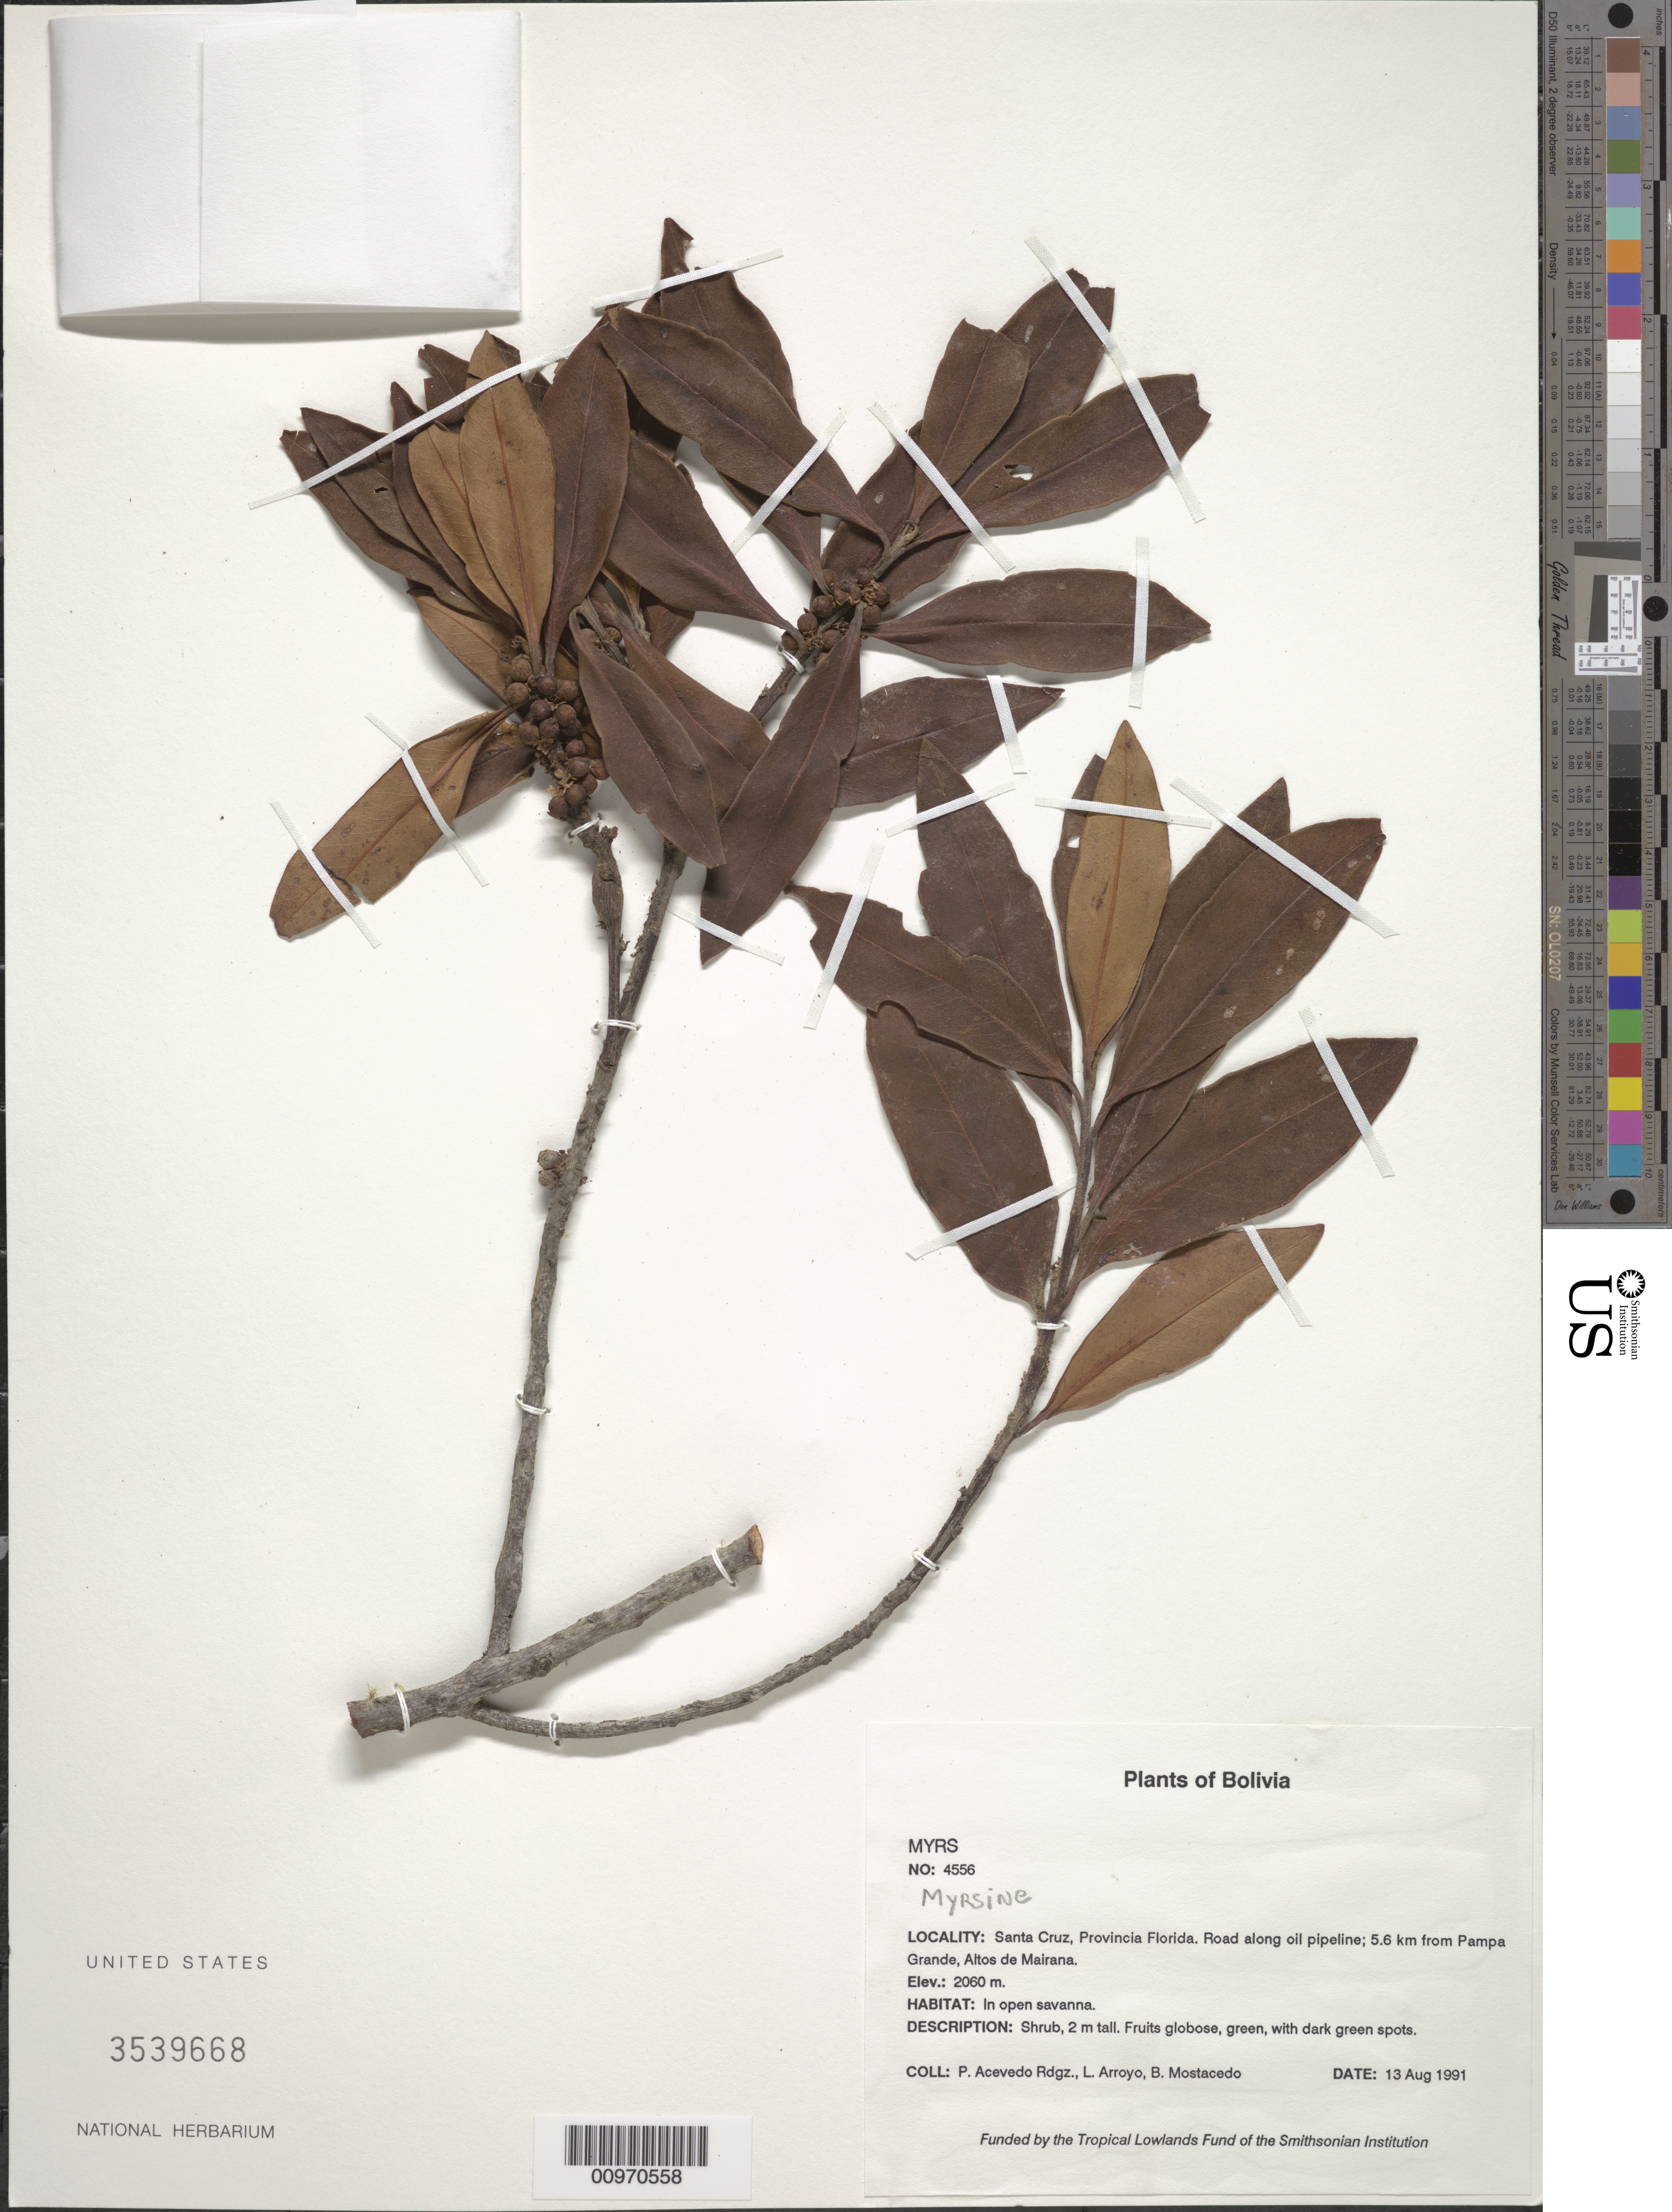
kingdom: Plantae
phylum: Tracheophyta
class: Magnoliopsida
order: Ericales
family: Primulaceae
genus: Myrsine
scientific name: Myrsine sp.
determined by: Acevedo-Rodríguez, P., (BOT), Smithsonian Institution - National Museum of Natural History (UNITED STATES)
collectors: P. Acevedo-Rodr., L. Arroyo & B. Mostacedo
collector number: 4556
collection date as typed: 13 Aug 1991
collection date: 1991-08-13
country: Bolivia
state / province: Santa Cruz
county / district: Florida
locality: Depart. Santa Cruz, Provincia Florida. Road along oil pipeline; 5.6 km from Pampa Grande, Altos de Mairana.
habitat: In open savanna.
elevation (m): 2060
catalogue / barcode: US 3539668